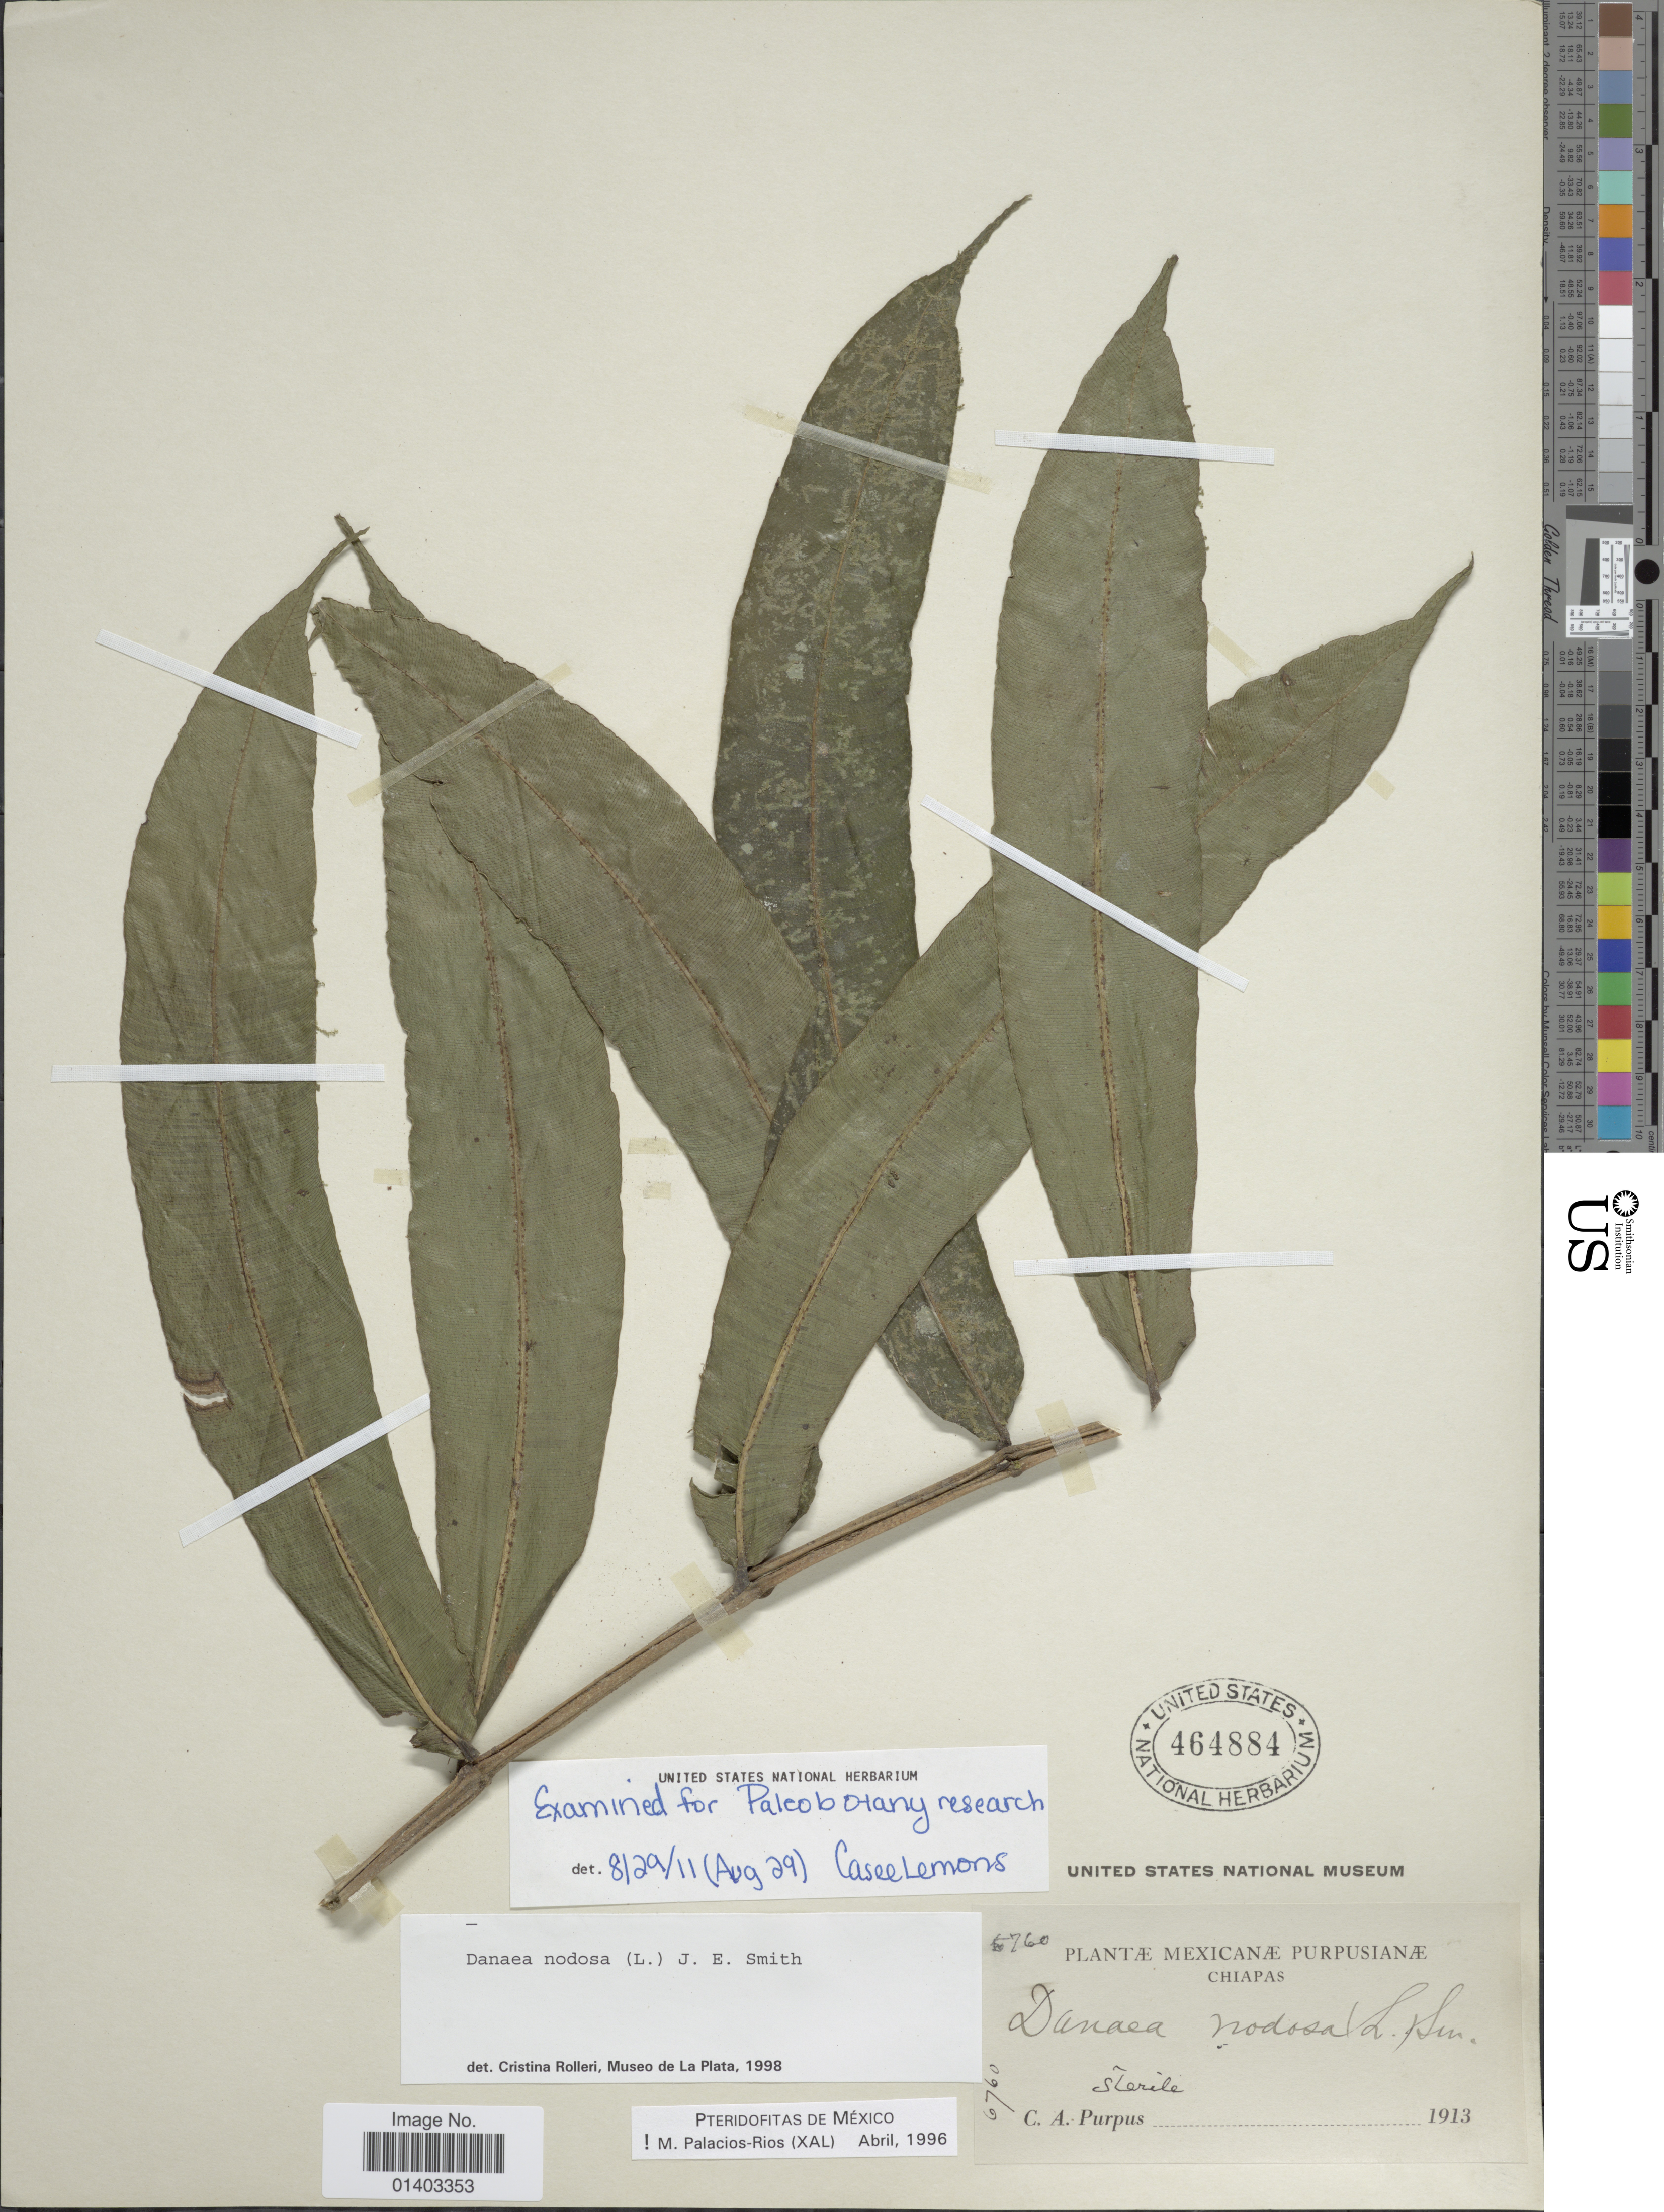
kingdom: Plantae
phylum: Tracheophyta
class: Polypodiopsida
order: Marattiales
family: Marattiaceae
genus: Danaea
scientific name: Danaea nodosa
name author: (L.) Sm.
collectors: C. A. Purpus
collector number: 6760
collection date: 1913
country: Mexico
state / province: Chiapas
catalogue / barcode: US 464884